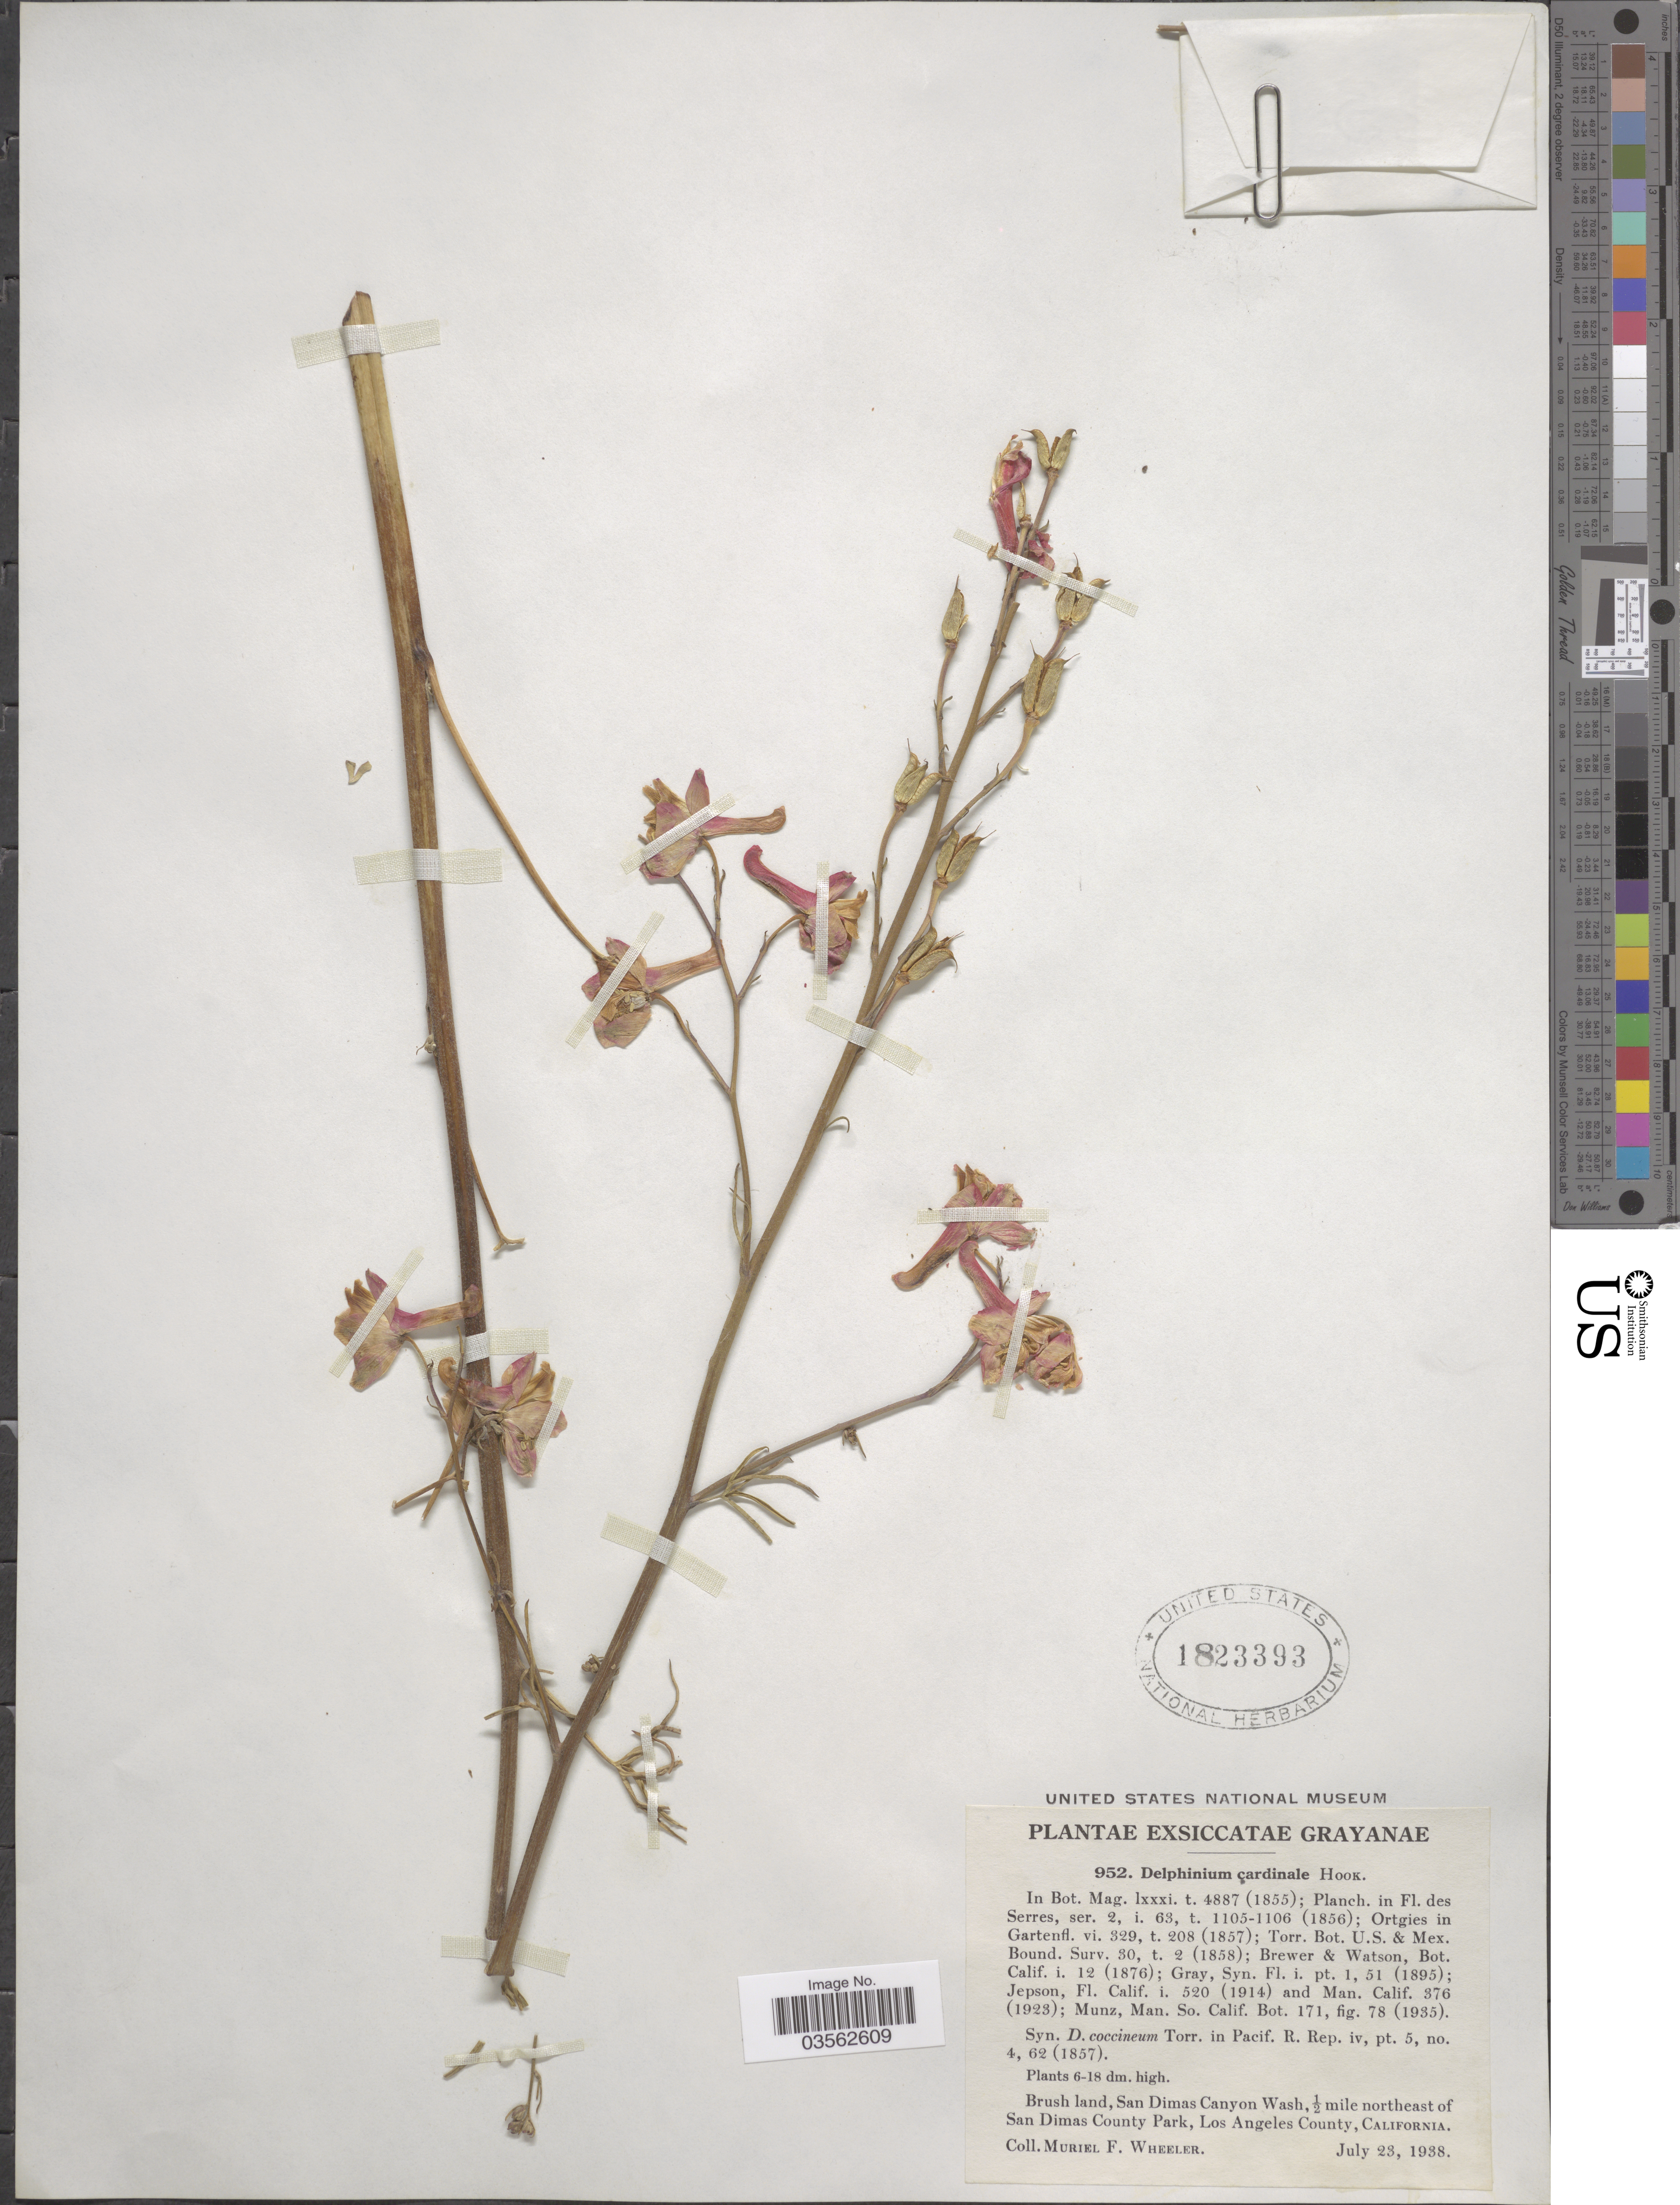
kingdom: Plantae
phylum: Tracheophyta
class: Magnoliopsida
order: Ranunculales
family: Ranunculaceae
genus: Delphinium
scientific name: Delphinium cardinale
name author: Hook.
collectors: M. Wheeler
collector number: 952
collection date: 1938-07-23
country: United States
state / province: California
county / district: Los Angeles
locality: Brush land, San Dimas Canyon Wash, ½ mile northeast of San Dimas County Park, Los Angeles County.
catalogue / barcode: US 1823393